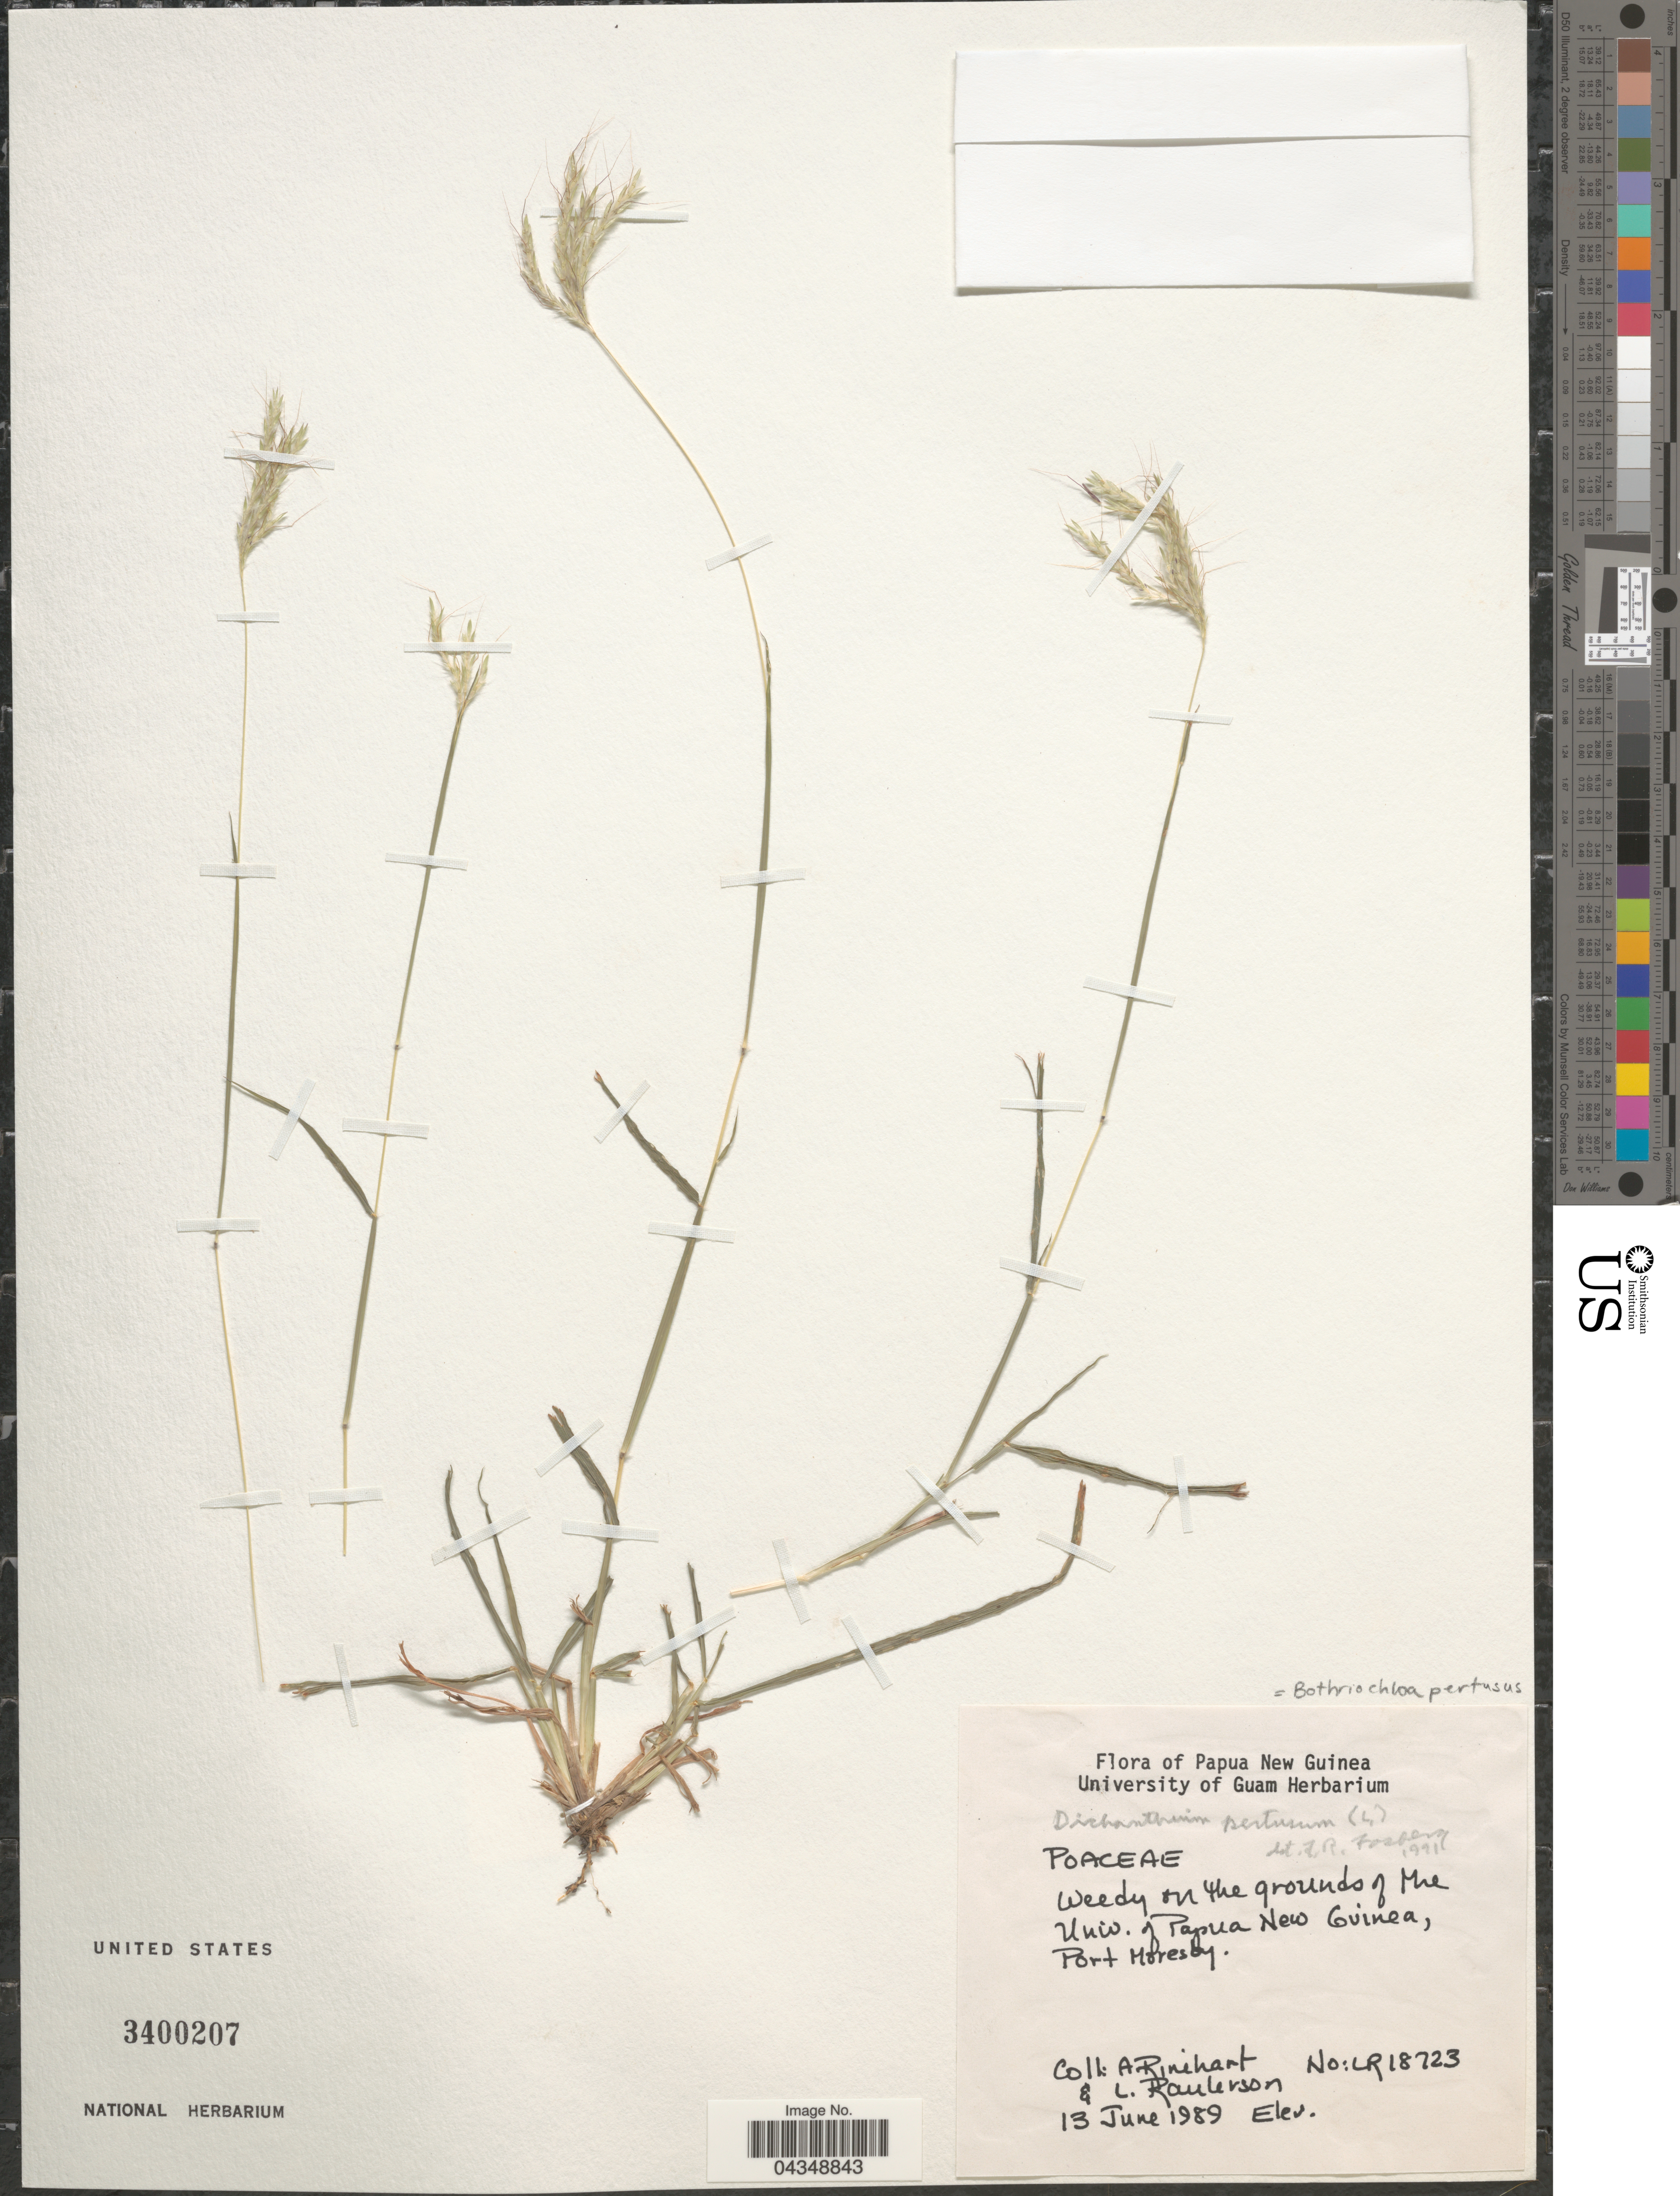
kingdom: Plantae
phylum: Tracheophyta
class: Liliopsida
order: Poales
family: Poaceae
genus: Bothriochloa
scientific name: Bothriochloa pertusa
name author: (L.) A. Camus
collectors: A. Rinehart & L. Raulerson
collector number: LR18723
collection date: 1989-06-13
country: Papua New Guinea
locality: Weedy on the grounds of the Univ. of Papua New Guinea, Port Moresby.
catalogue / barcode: US 3400207